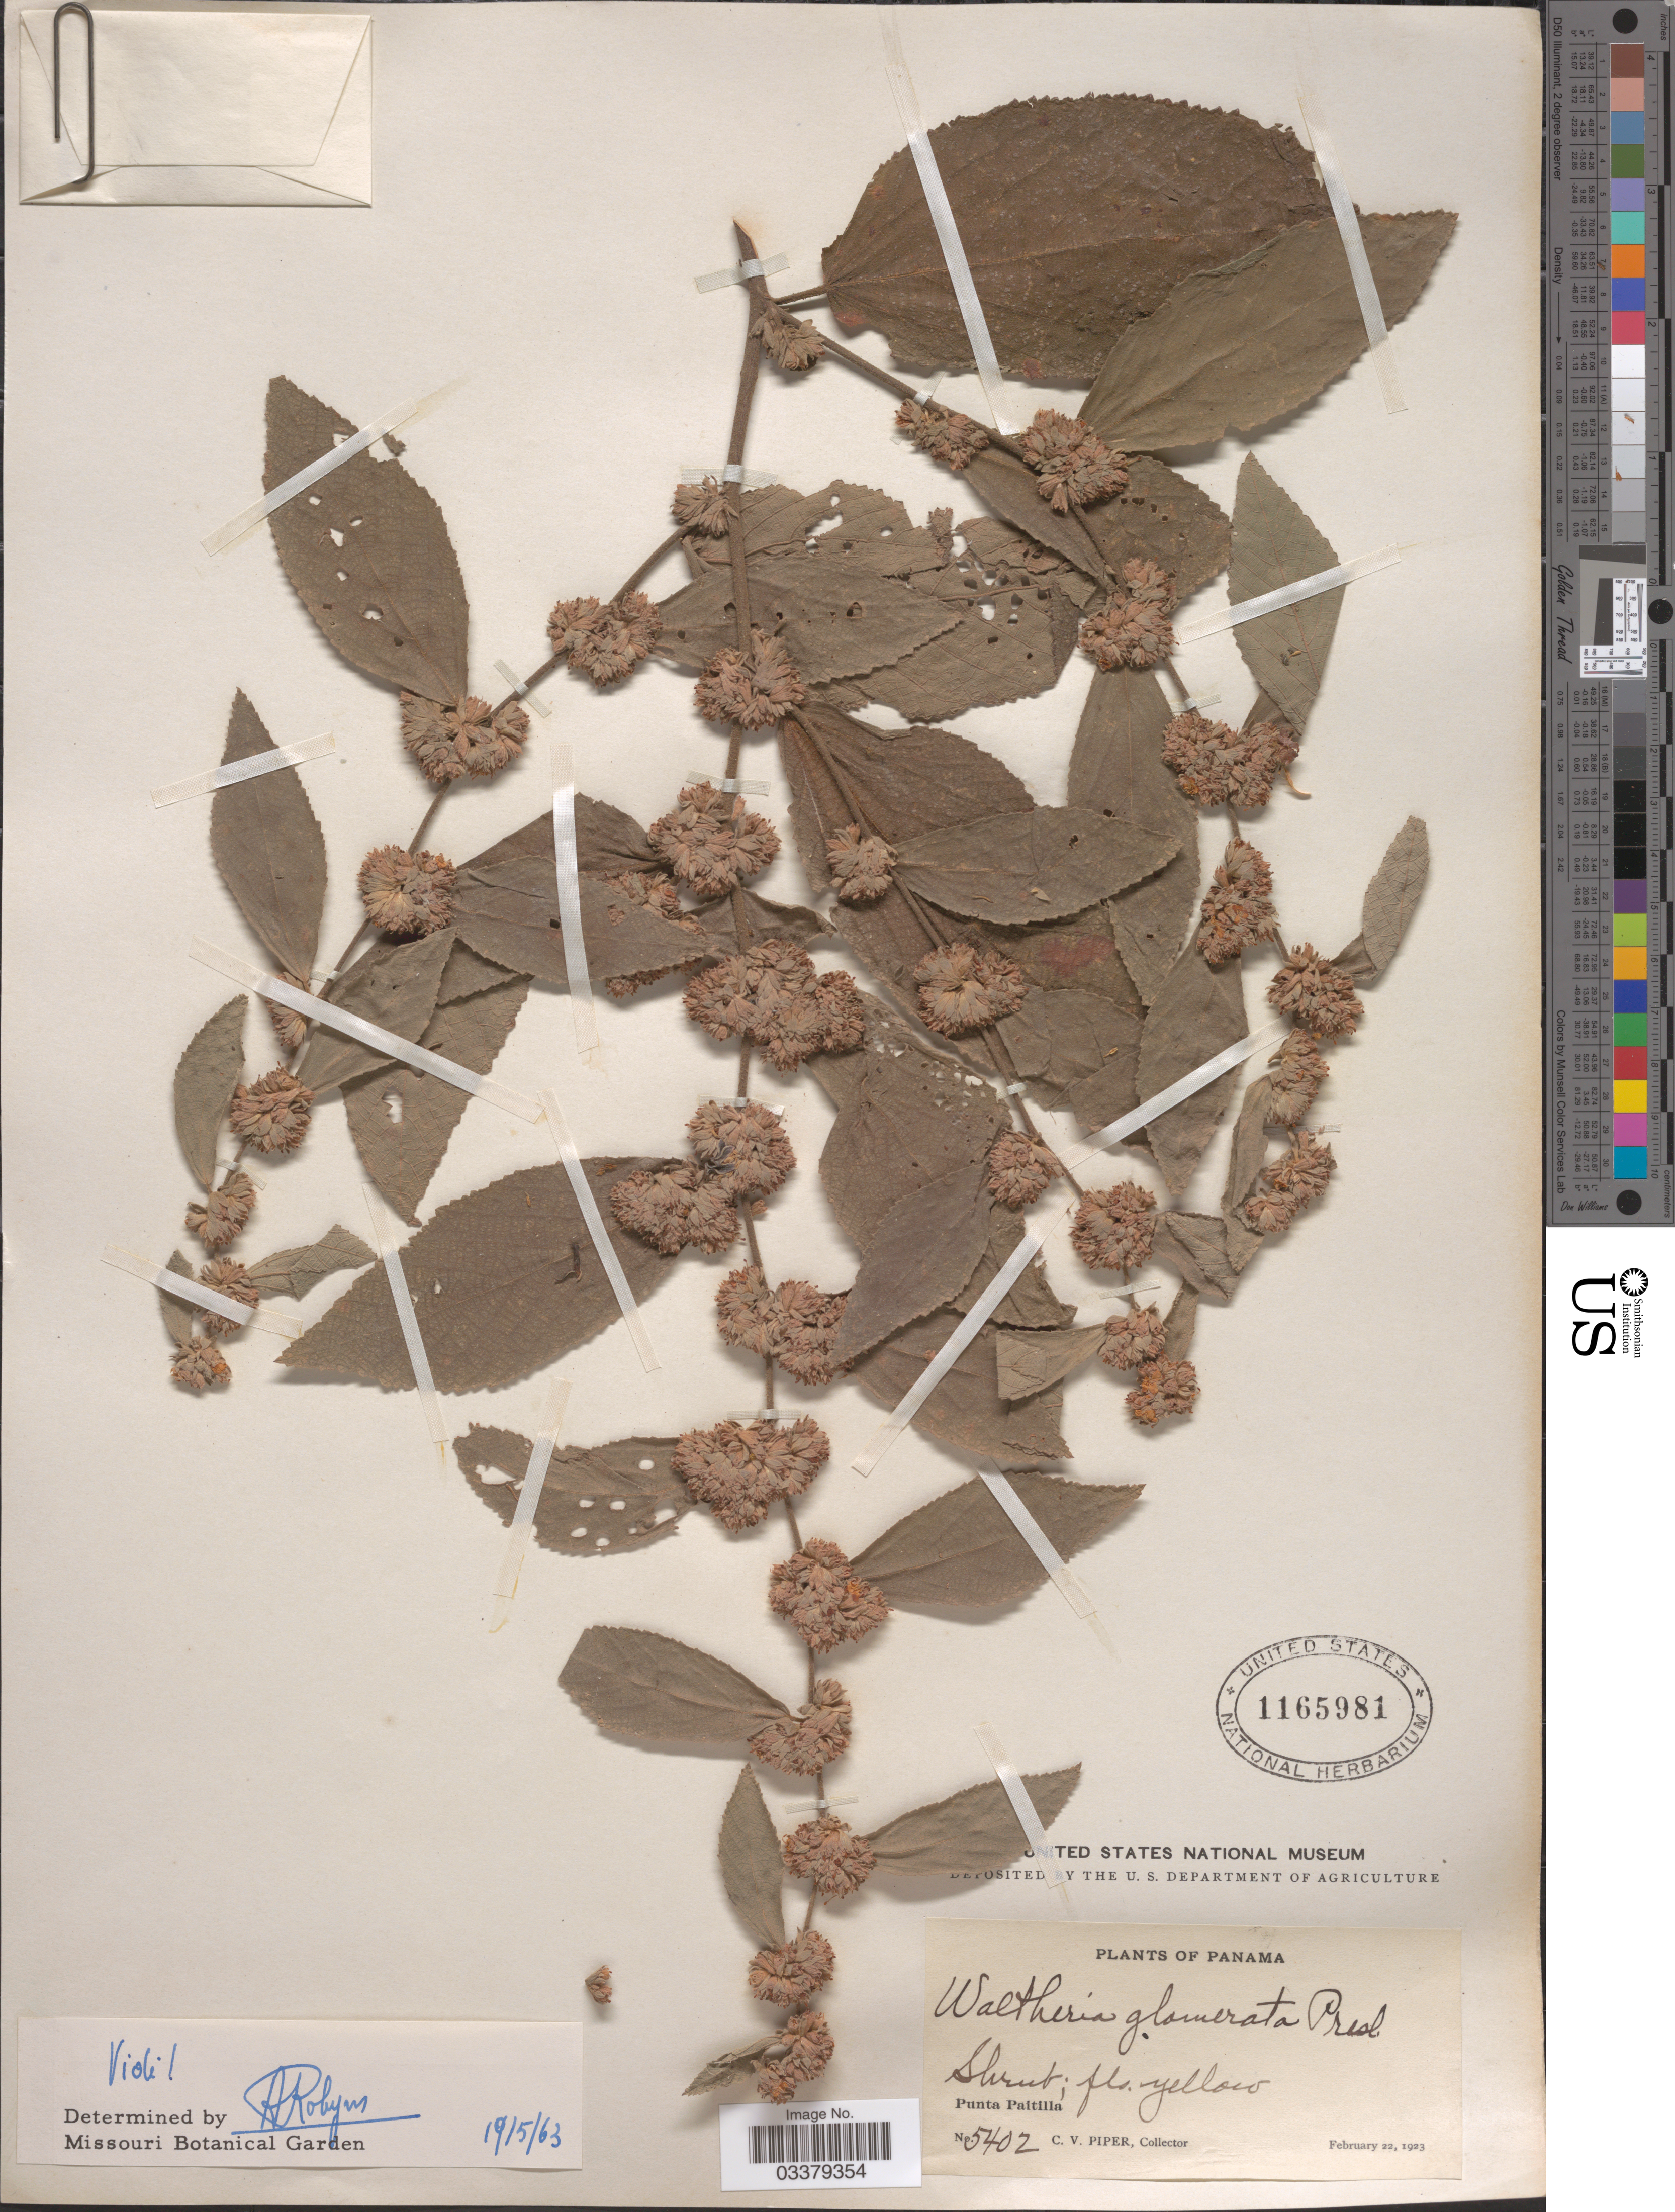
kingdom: Plantae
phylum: Tracheophyta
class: Magnoliopsida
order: Malvales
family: Malvaceae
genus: Waltheria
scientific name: Waltheria glomerata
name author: C. Presl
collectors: C. V. Piper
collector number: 5402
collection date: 1923-02-22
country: Panama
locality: Punta Paitilla.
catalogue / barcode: US 1165981